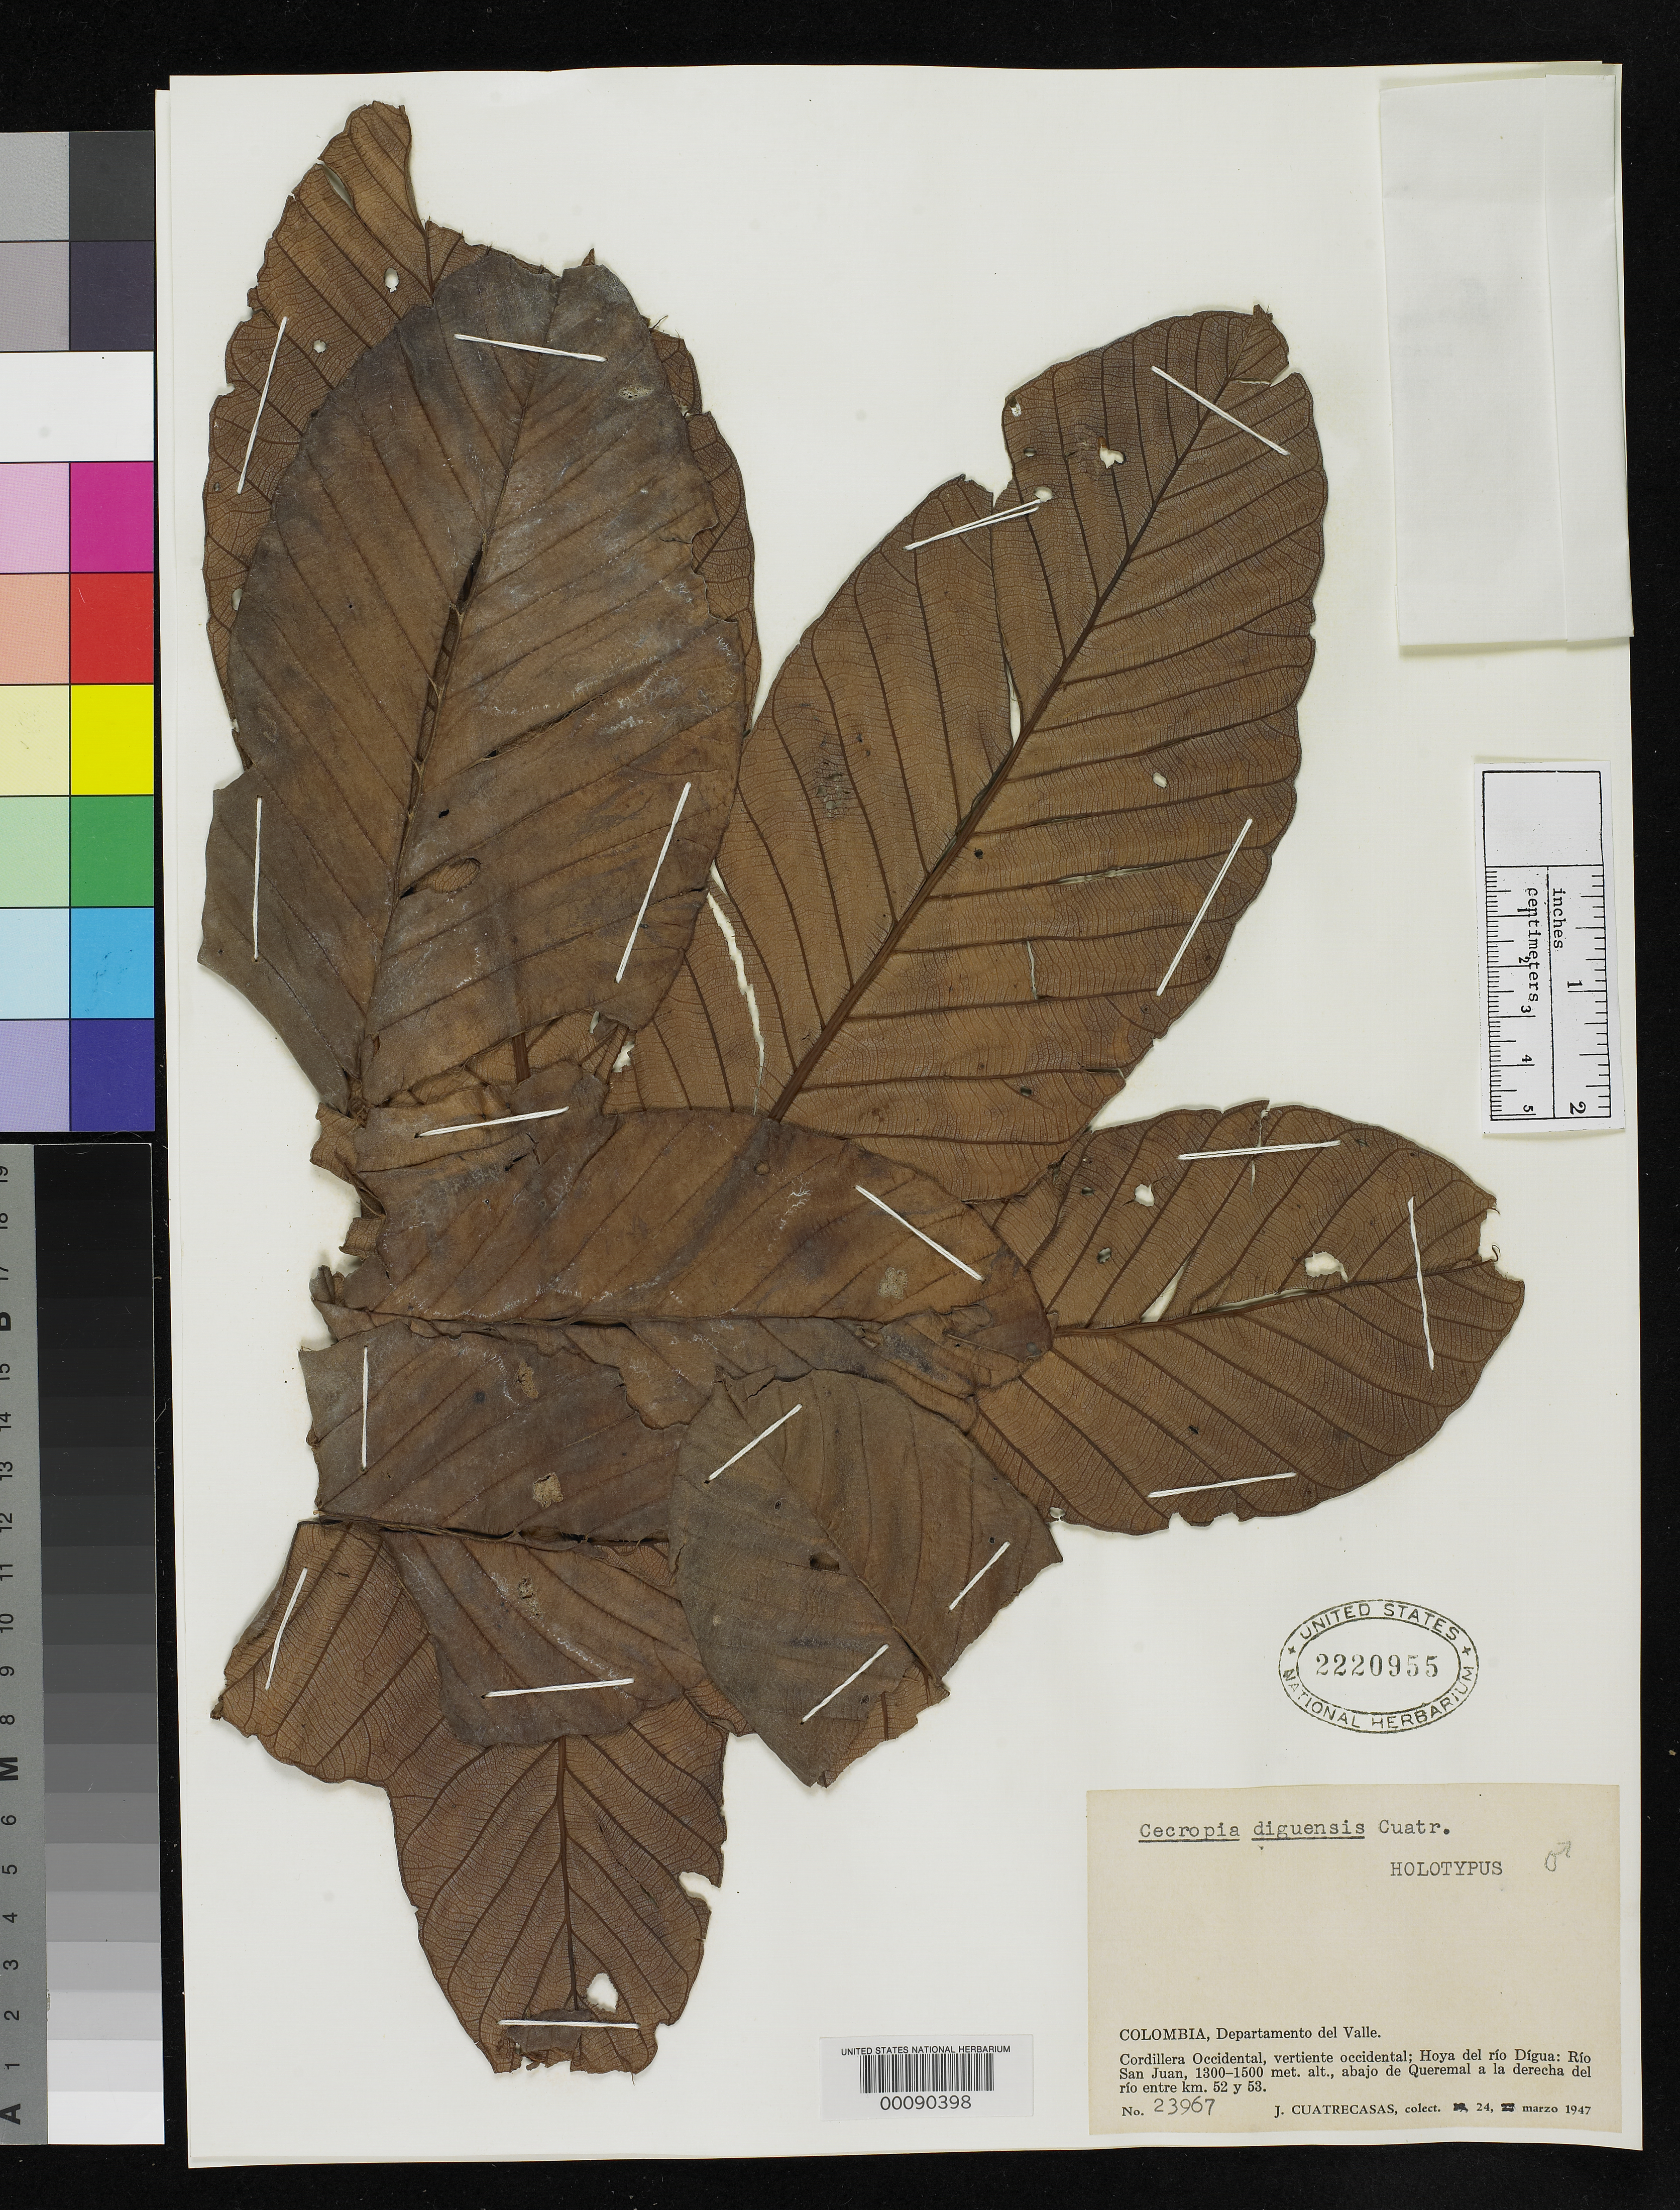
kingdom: Plantae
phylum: Tracheophyta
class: Magnoliopsida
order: Rosales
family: Urticaceae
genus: Cecropia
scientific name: Cecropia diguensis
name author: Cuatrec.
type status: Holotype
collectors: J. Cuatrecasas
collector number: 23967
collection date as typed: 24 Mar 1947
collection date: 1947-03-24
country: Colombia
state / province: Valle del Cauca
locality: Cordillera Occidental, Vertiente Occidental, Hoya de Rio San Juan, Abajo de Queremal, Derecha del Rio entre km 52 & 53.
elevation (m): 1300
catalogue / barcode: US 2220955